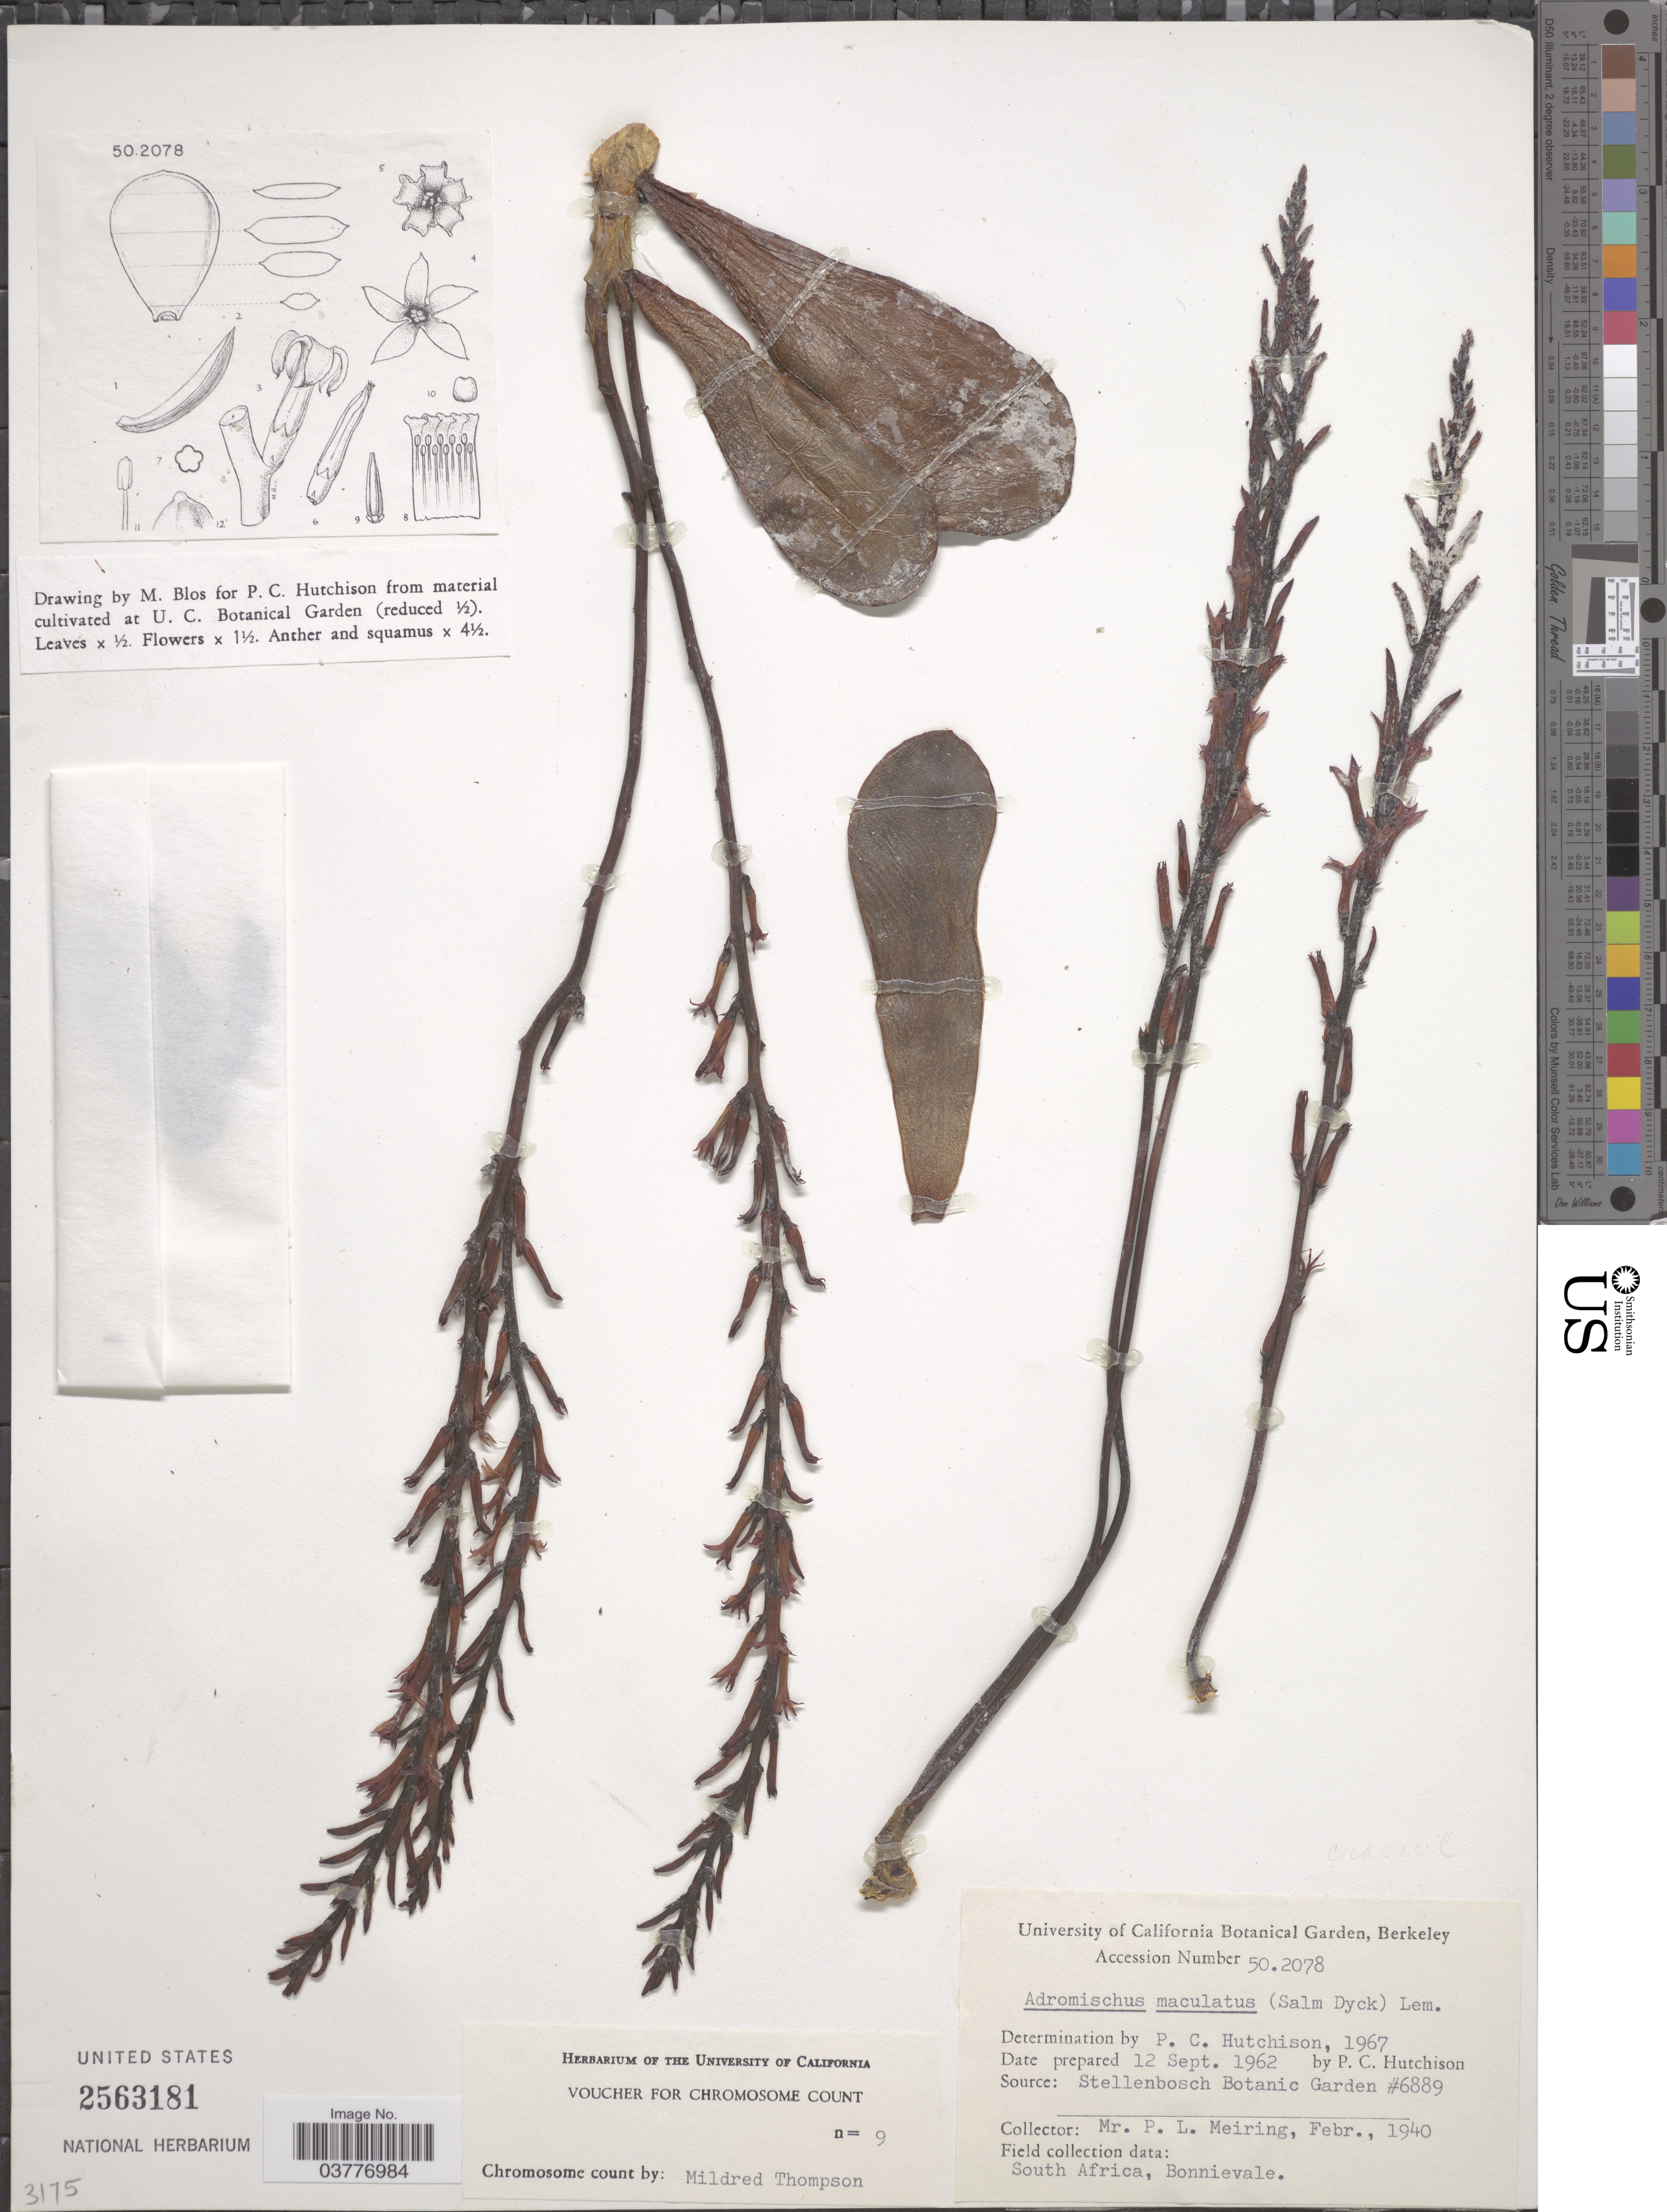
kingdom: Plantae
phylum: Tracheophyta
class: Magnoliopsida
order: Saxifragales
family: Crassulaceae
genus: Adromischus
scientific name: Adromischus maculatus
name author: (Salm-Dyck) Lem.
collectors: P. C. Hutchison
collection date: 1962-09-12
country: United States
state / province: California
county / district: Alameda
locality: University of California Botanical Garden, Berkeley.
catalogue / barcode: US 2563181